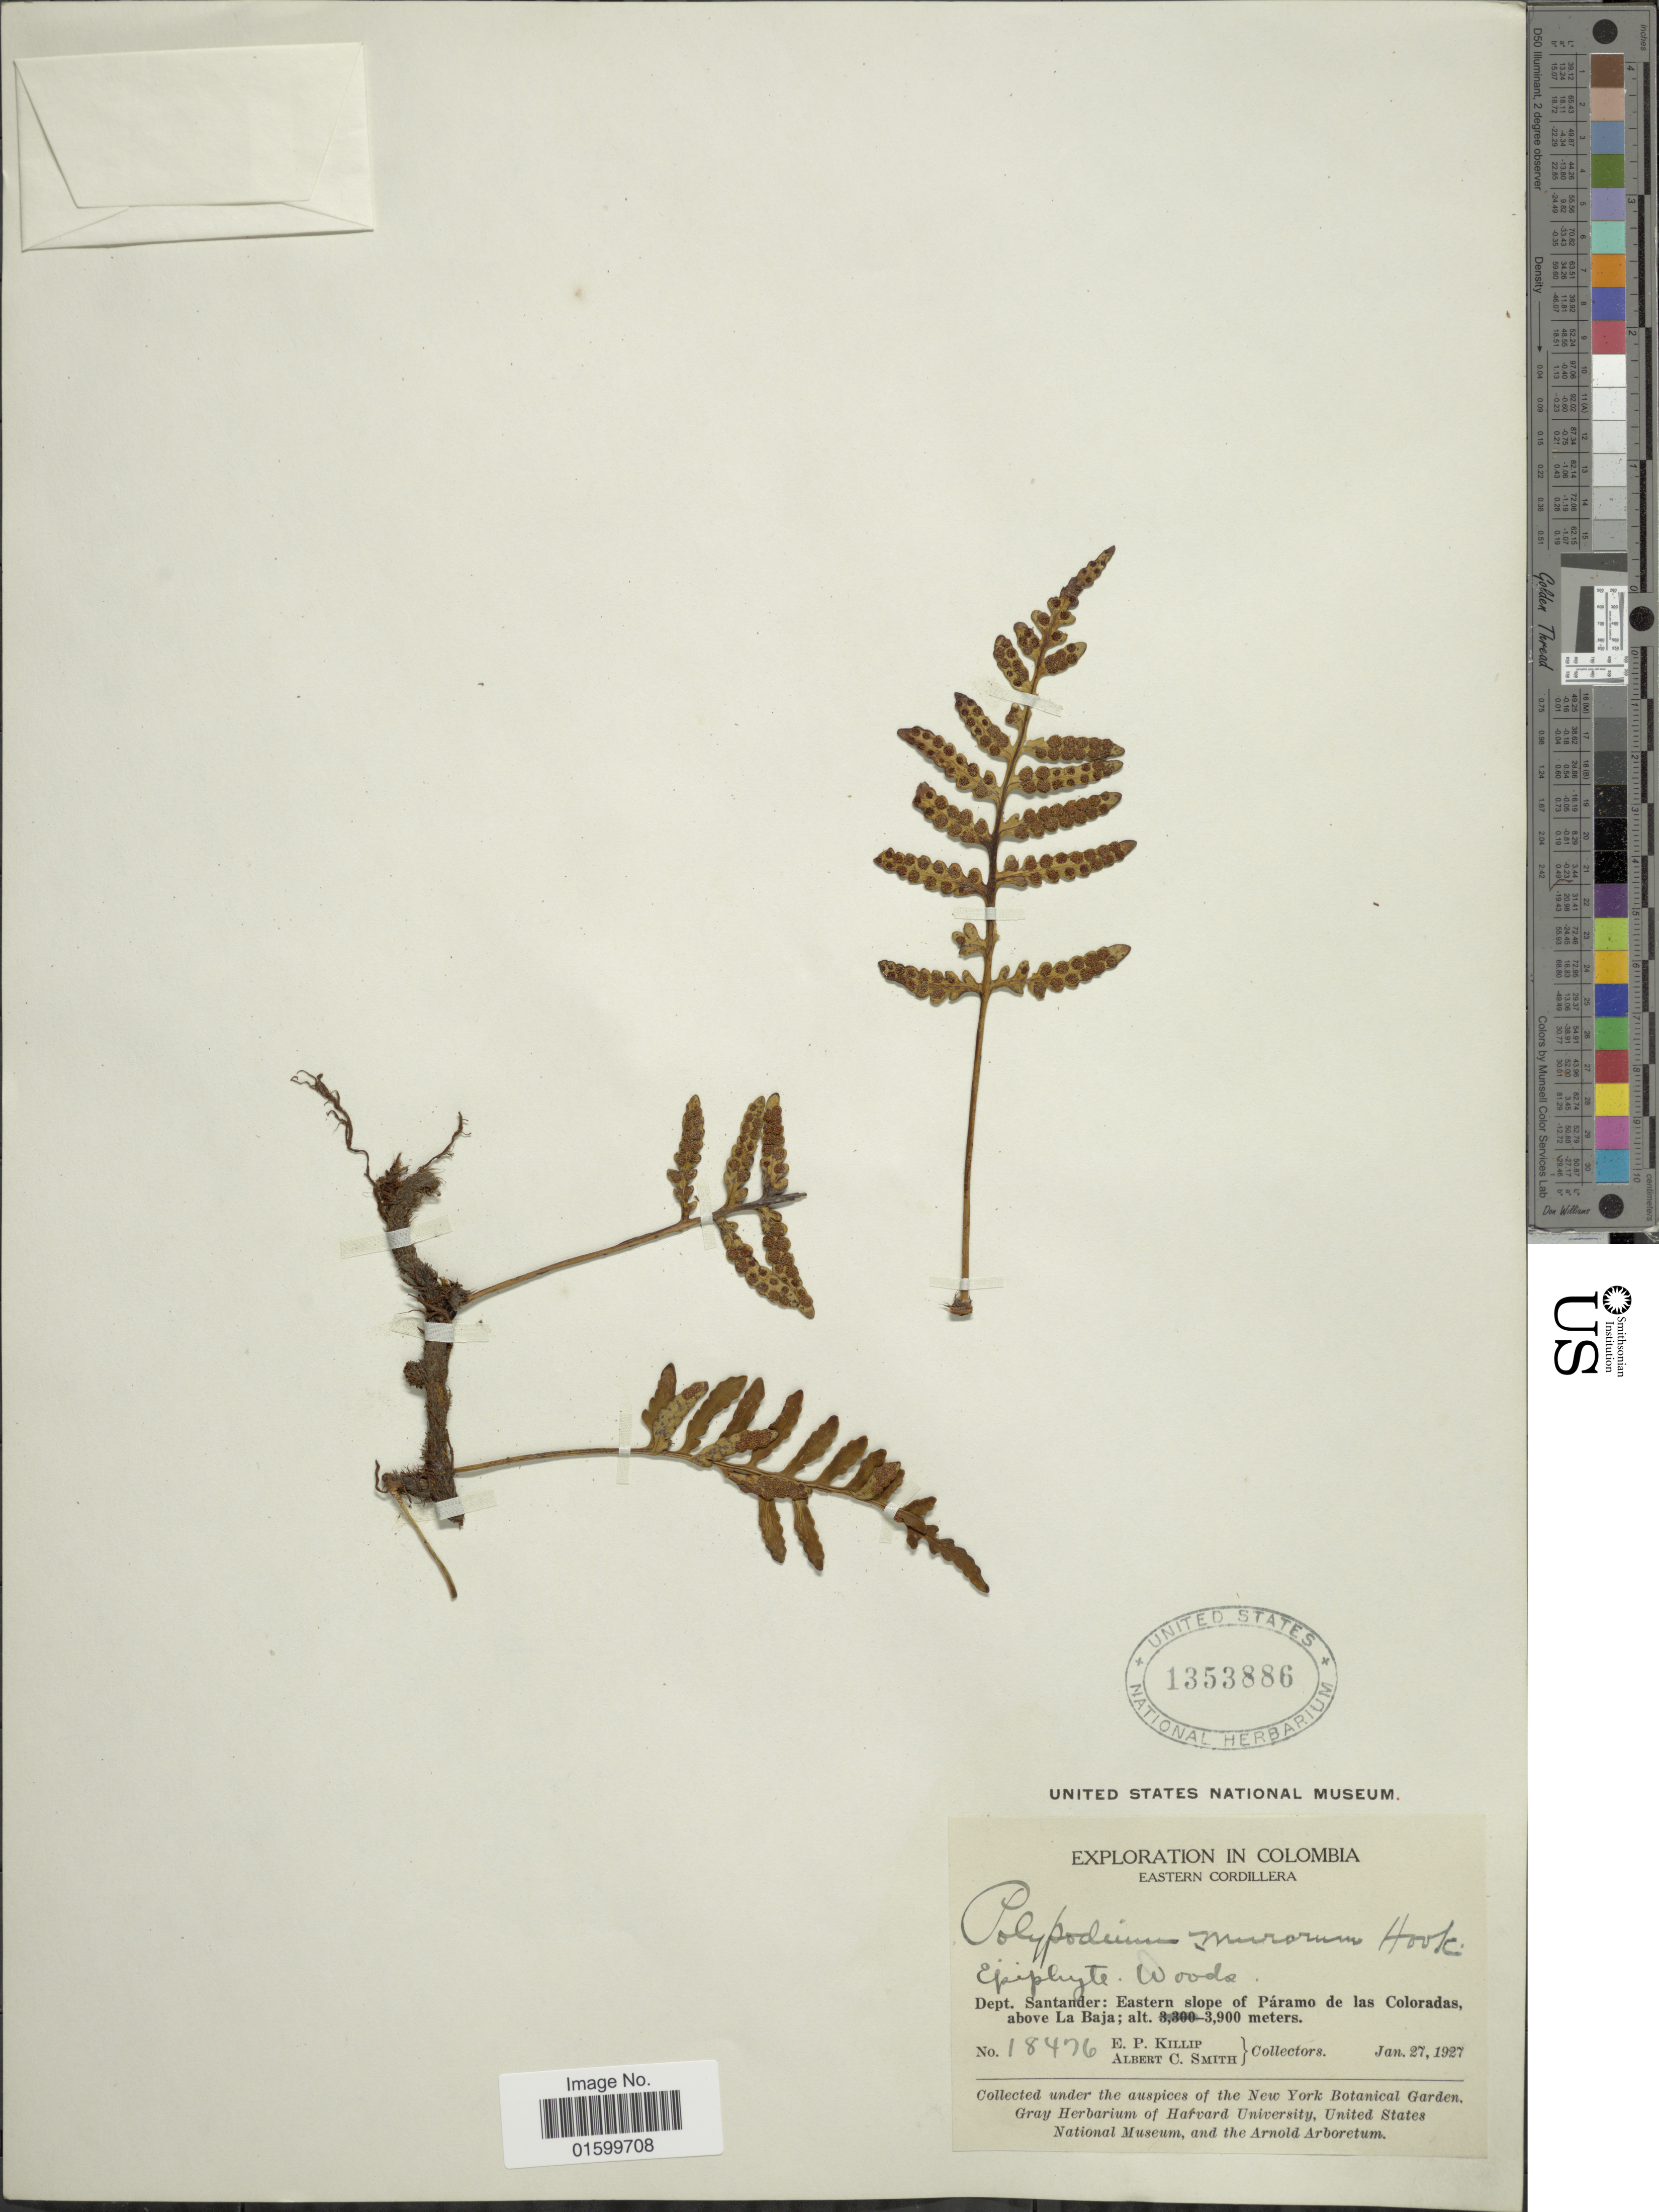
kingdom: Plantae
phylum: Tracheophyta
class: Polypodiopsida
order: Polypodiales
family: Polypodiaceae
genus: Pleopeltis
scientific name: Pleopeltis murorum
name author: (Hook.) A.R. Sm. & Tejero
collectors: E. P. Killip & A. C. Smith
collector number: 18476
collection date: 1927-01-27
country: Colombia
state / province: Santander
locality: Eastern Cordillera, Dept. Santander, eastern slopes of Paramo de las Coloradas, above La Baja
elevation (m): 3900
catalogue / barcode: US 1353886